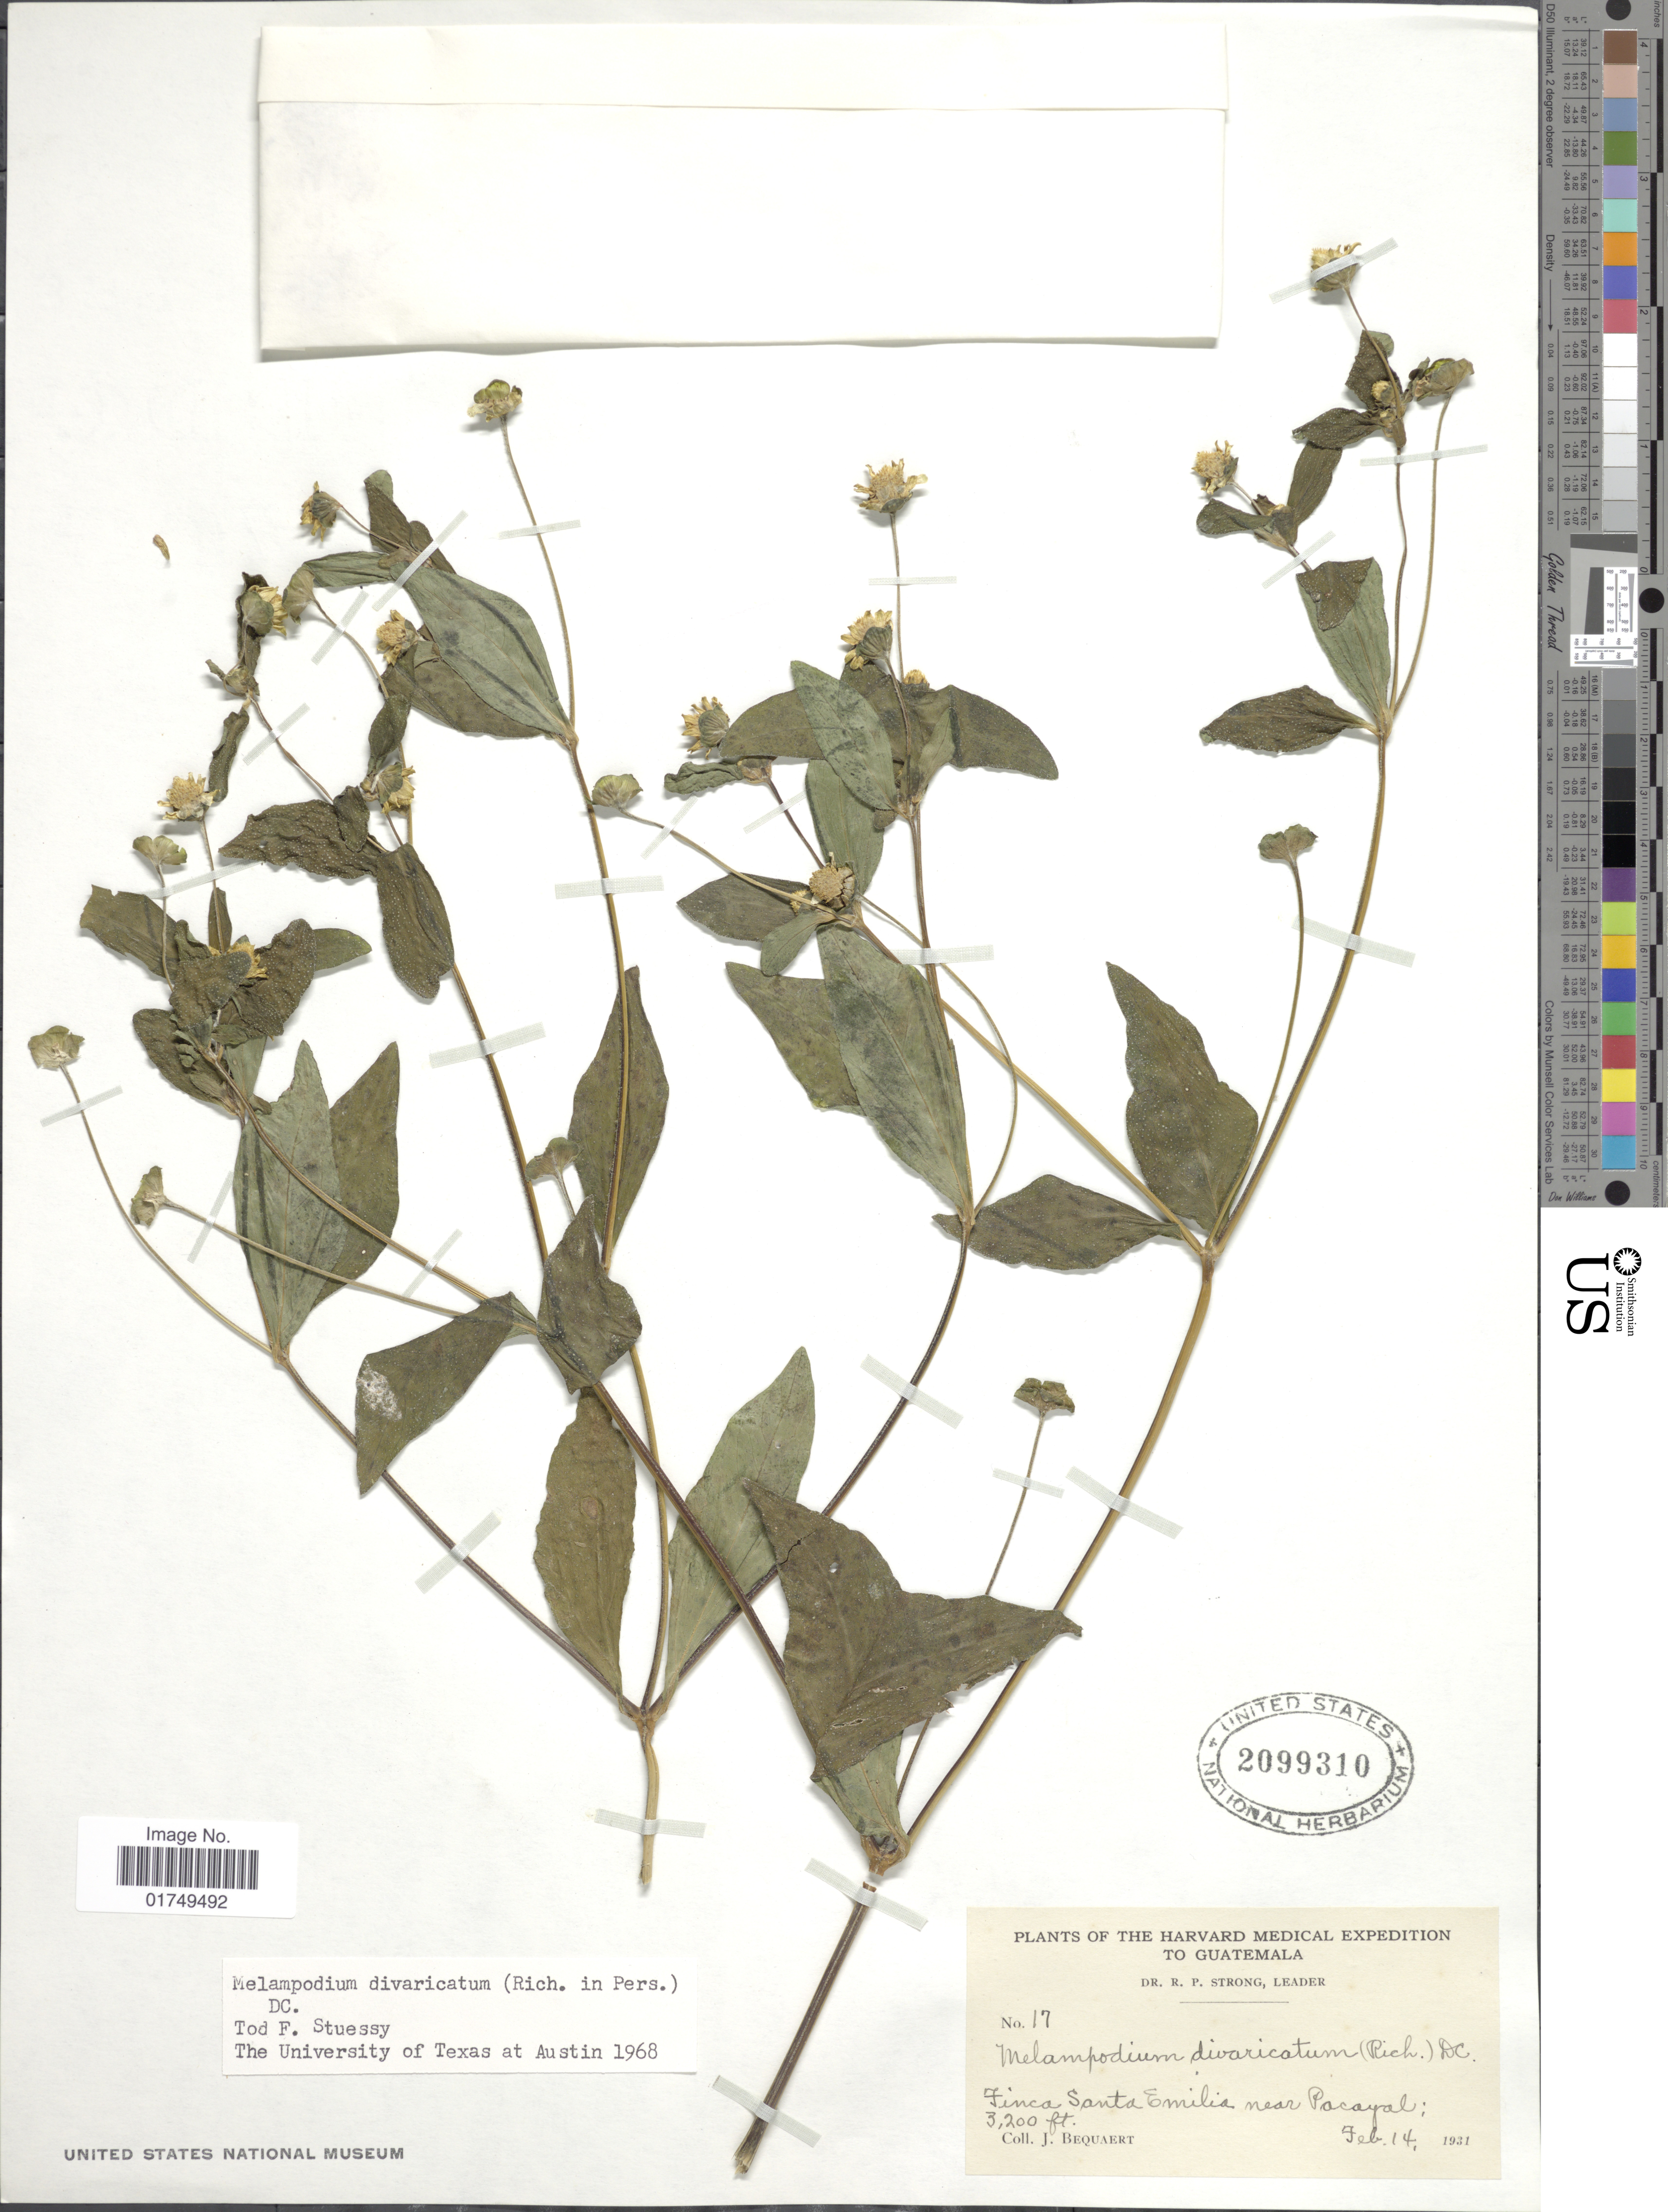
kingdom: Plantae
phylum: Tracheophyta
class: Magnoliopsida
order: Asterales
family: Asteraceae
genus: Melampodium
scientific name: Melampodium divaricatum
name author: (Rich.) DC.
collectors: J. Bequaert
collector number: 17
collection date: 1931-02-14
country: Guatemala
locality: Finca Santa Emilia near Pacayal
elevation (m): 975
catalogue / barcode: US 2099310